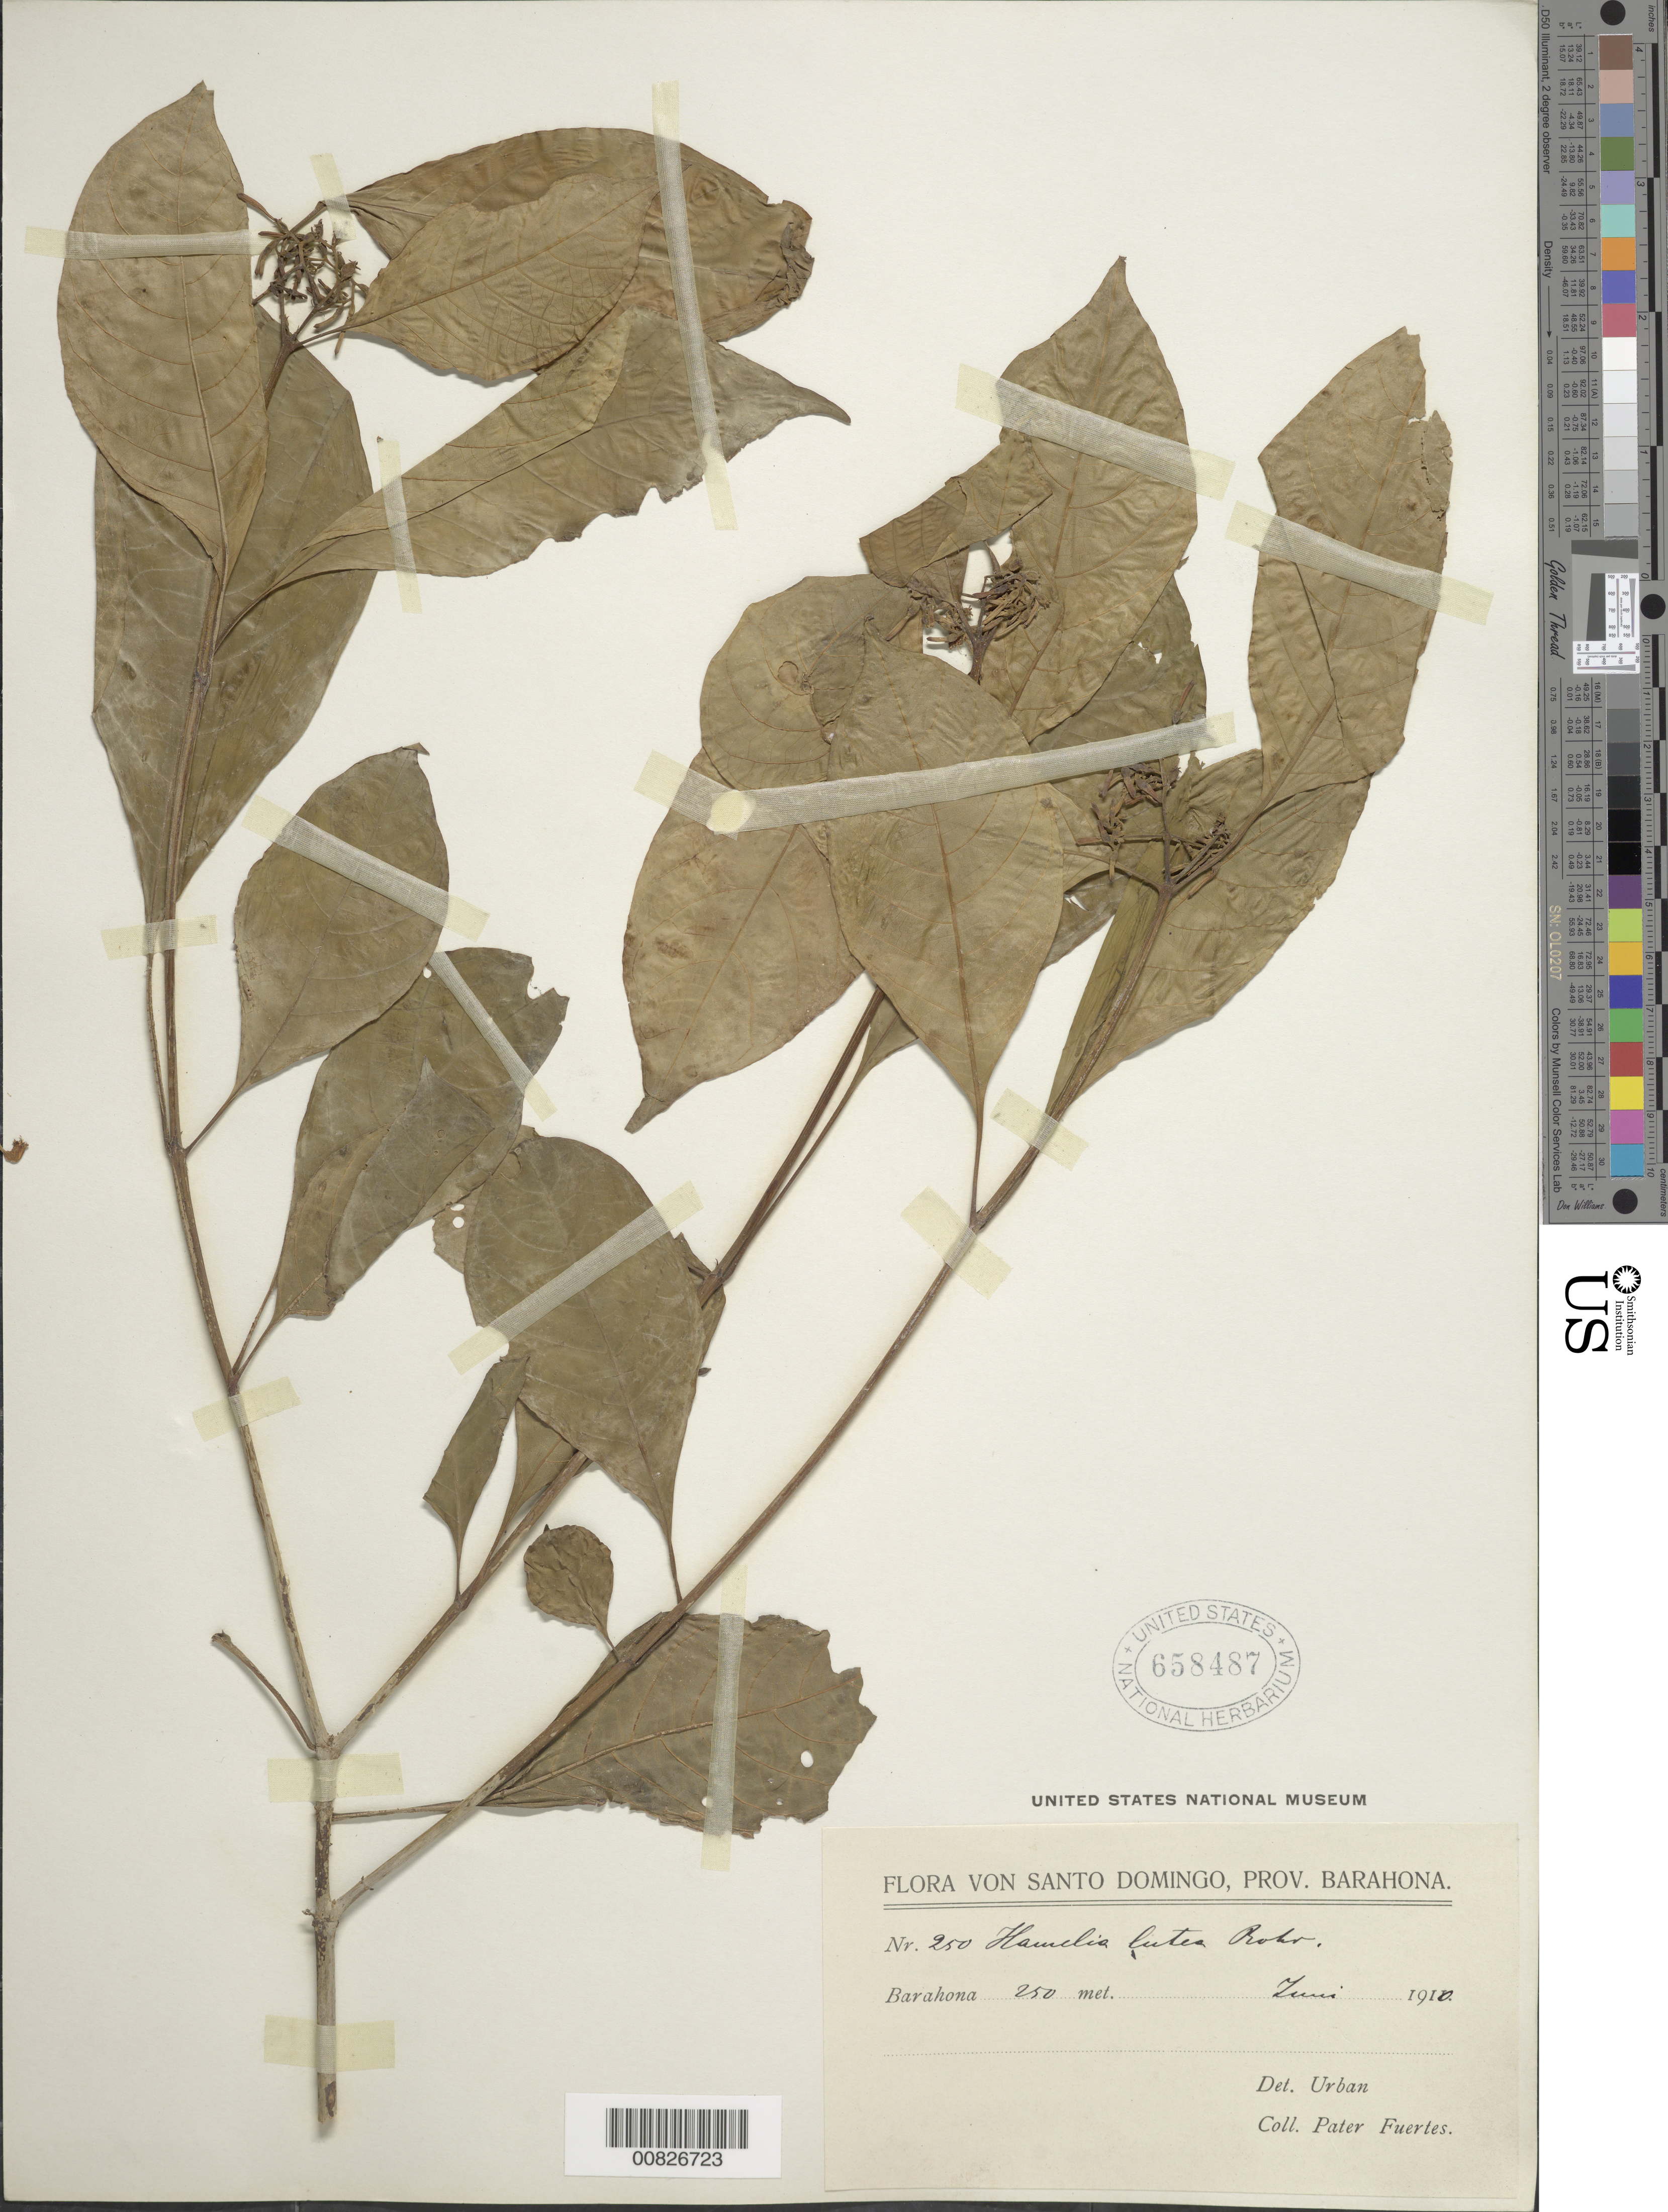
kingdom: Plantae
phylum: Tracheophyta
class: Magnoliopsida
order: Gentianales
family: Rubiaceae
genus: Hamelia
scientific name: Hamelia axillaris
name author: Sw.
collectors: M. D. Fuertes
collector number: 250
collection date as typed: Jun 1910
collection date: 1910-06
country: Dominican Republic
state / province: Barahona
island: Hispaniola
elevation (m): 250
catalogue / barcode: US 658487